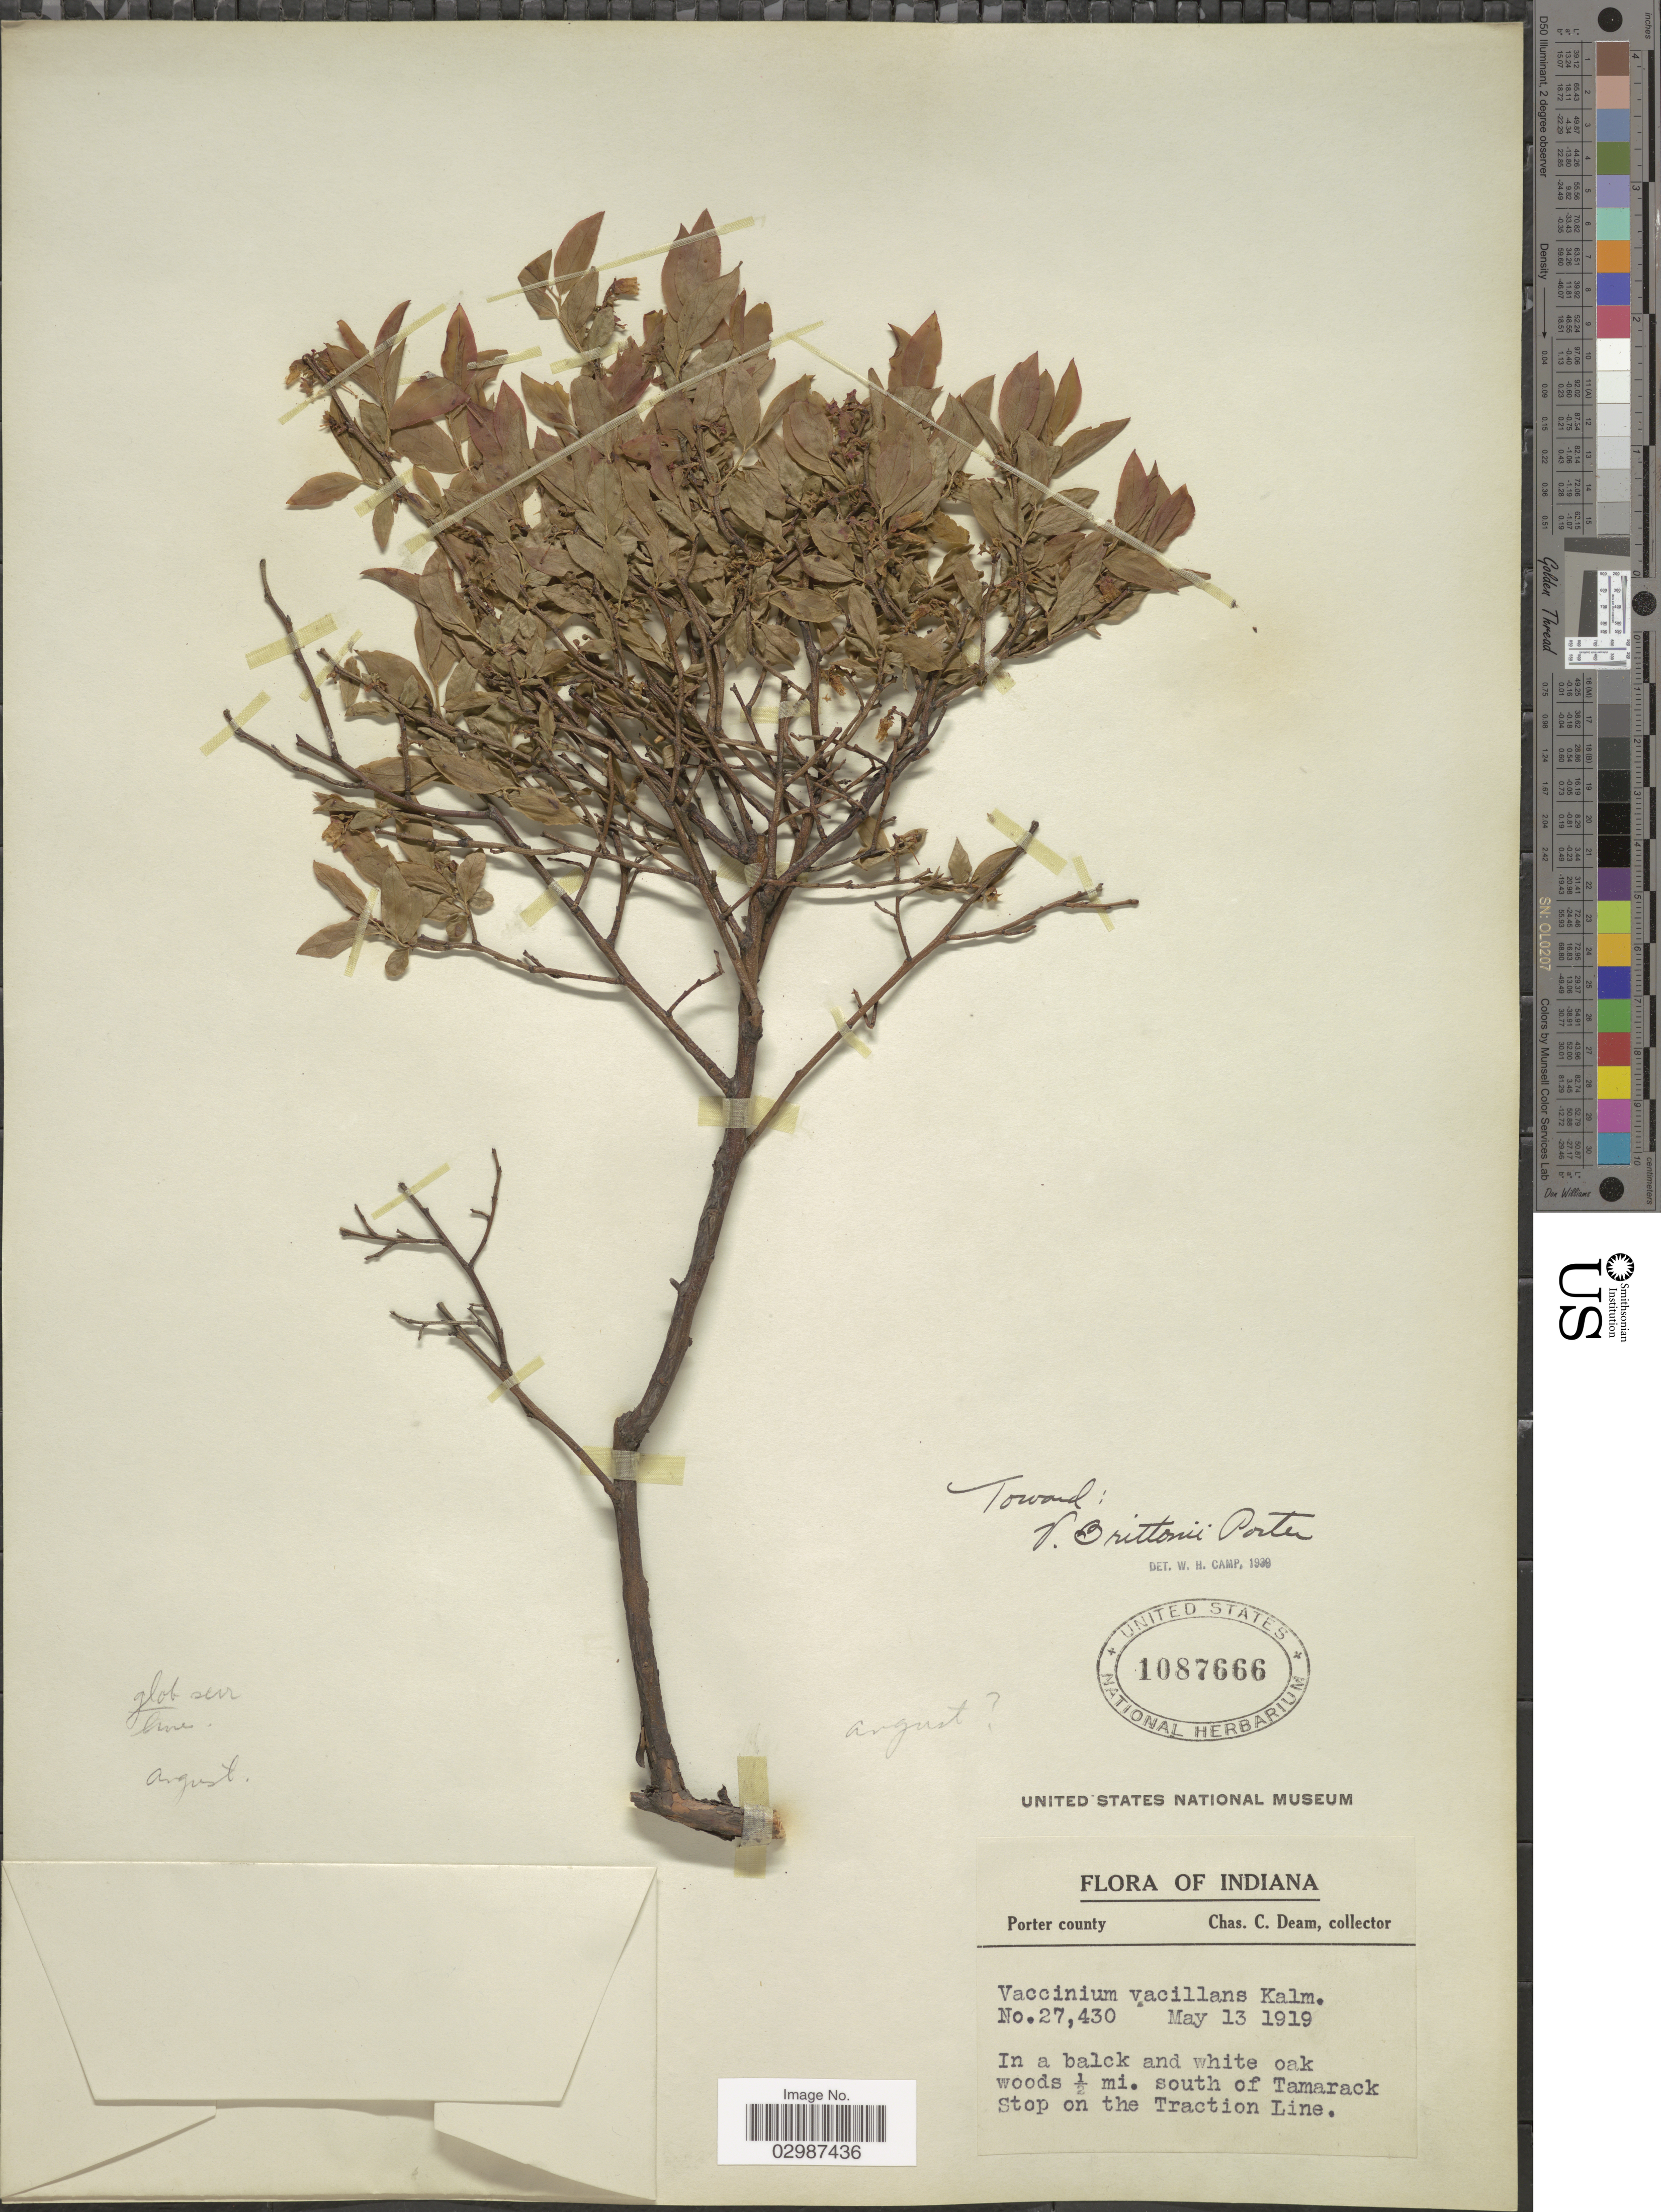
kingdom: Plantae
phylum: Tracheophyta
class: Magnoliopsida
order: Ericales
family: Ericaceae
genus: Vaccinium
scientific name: Vaccinium brittonii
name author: Porter ex E.P. Bicknell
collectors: C. C. Deam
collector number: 27430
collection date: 1919-05-13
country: United States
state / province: Indiana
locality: Porter county. ½ mi. south of Tamarack Stop on the Traction Line.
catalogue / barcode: US 1087666